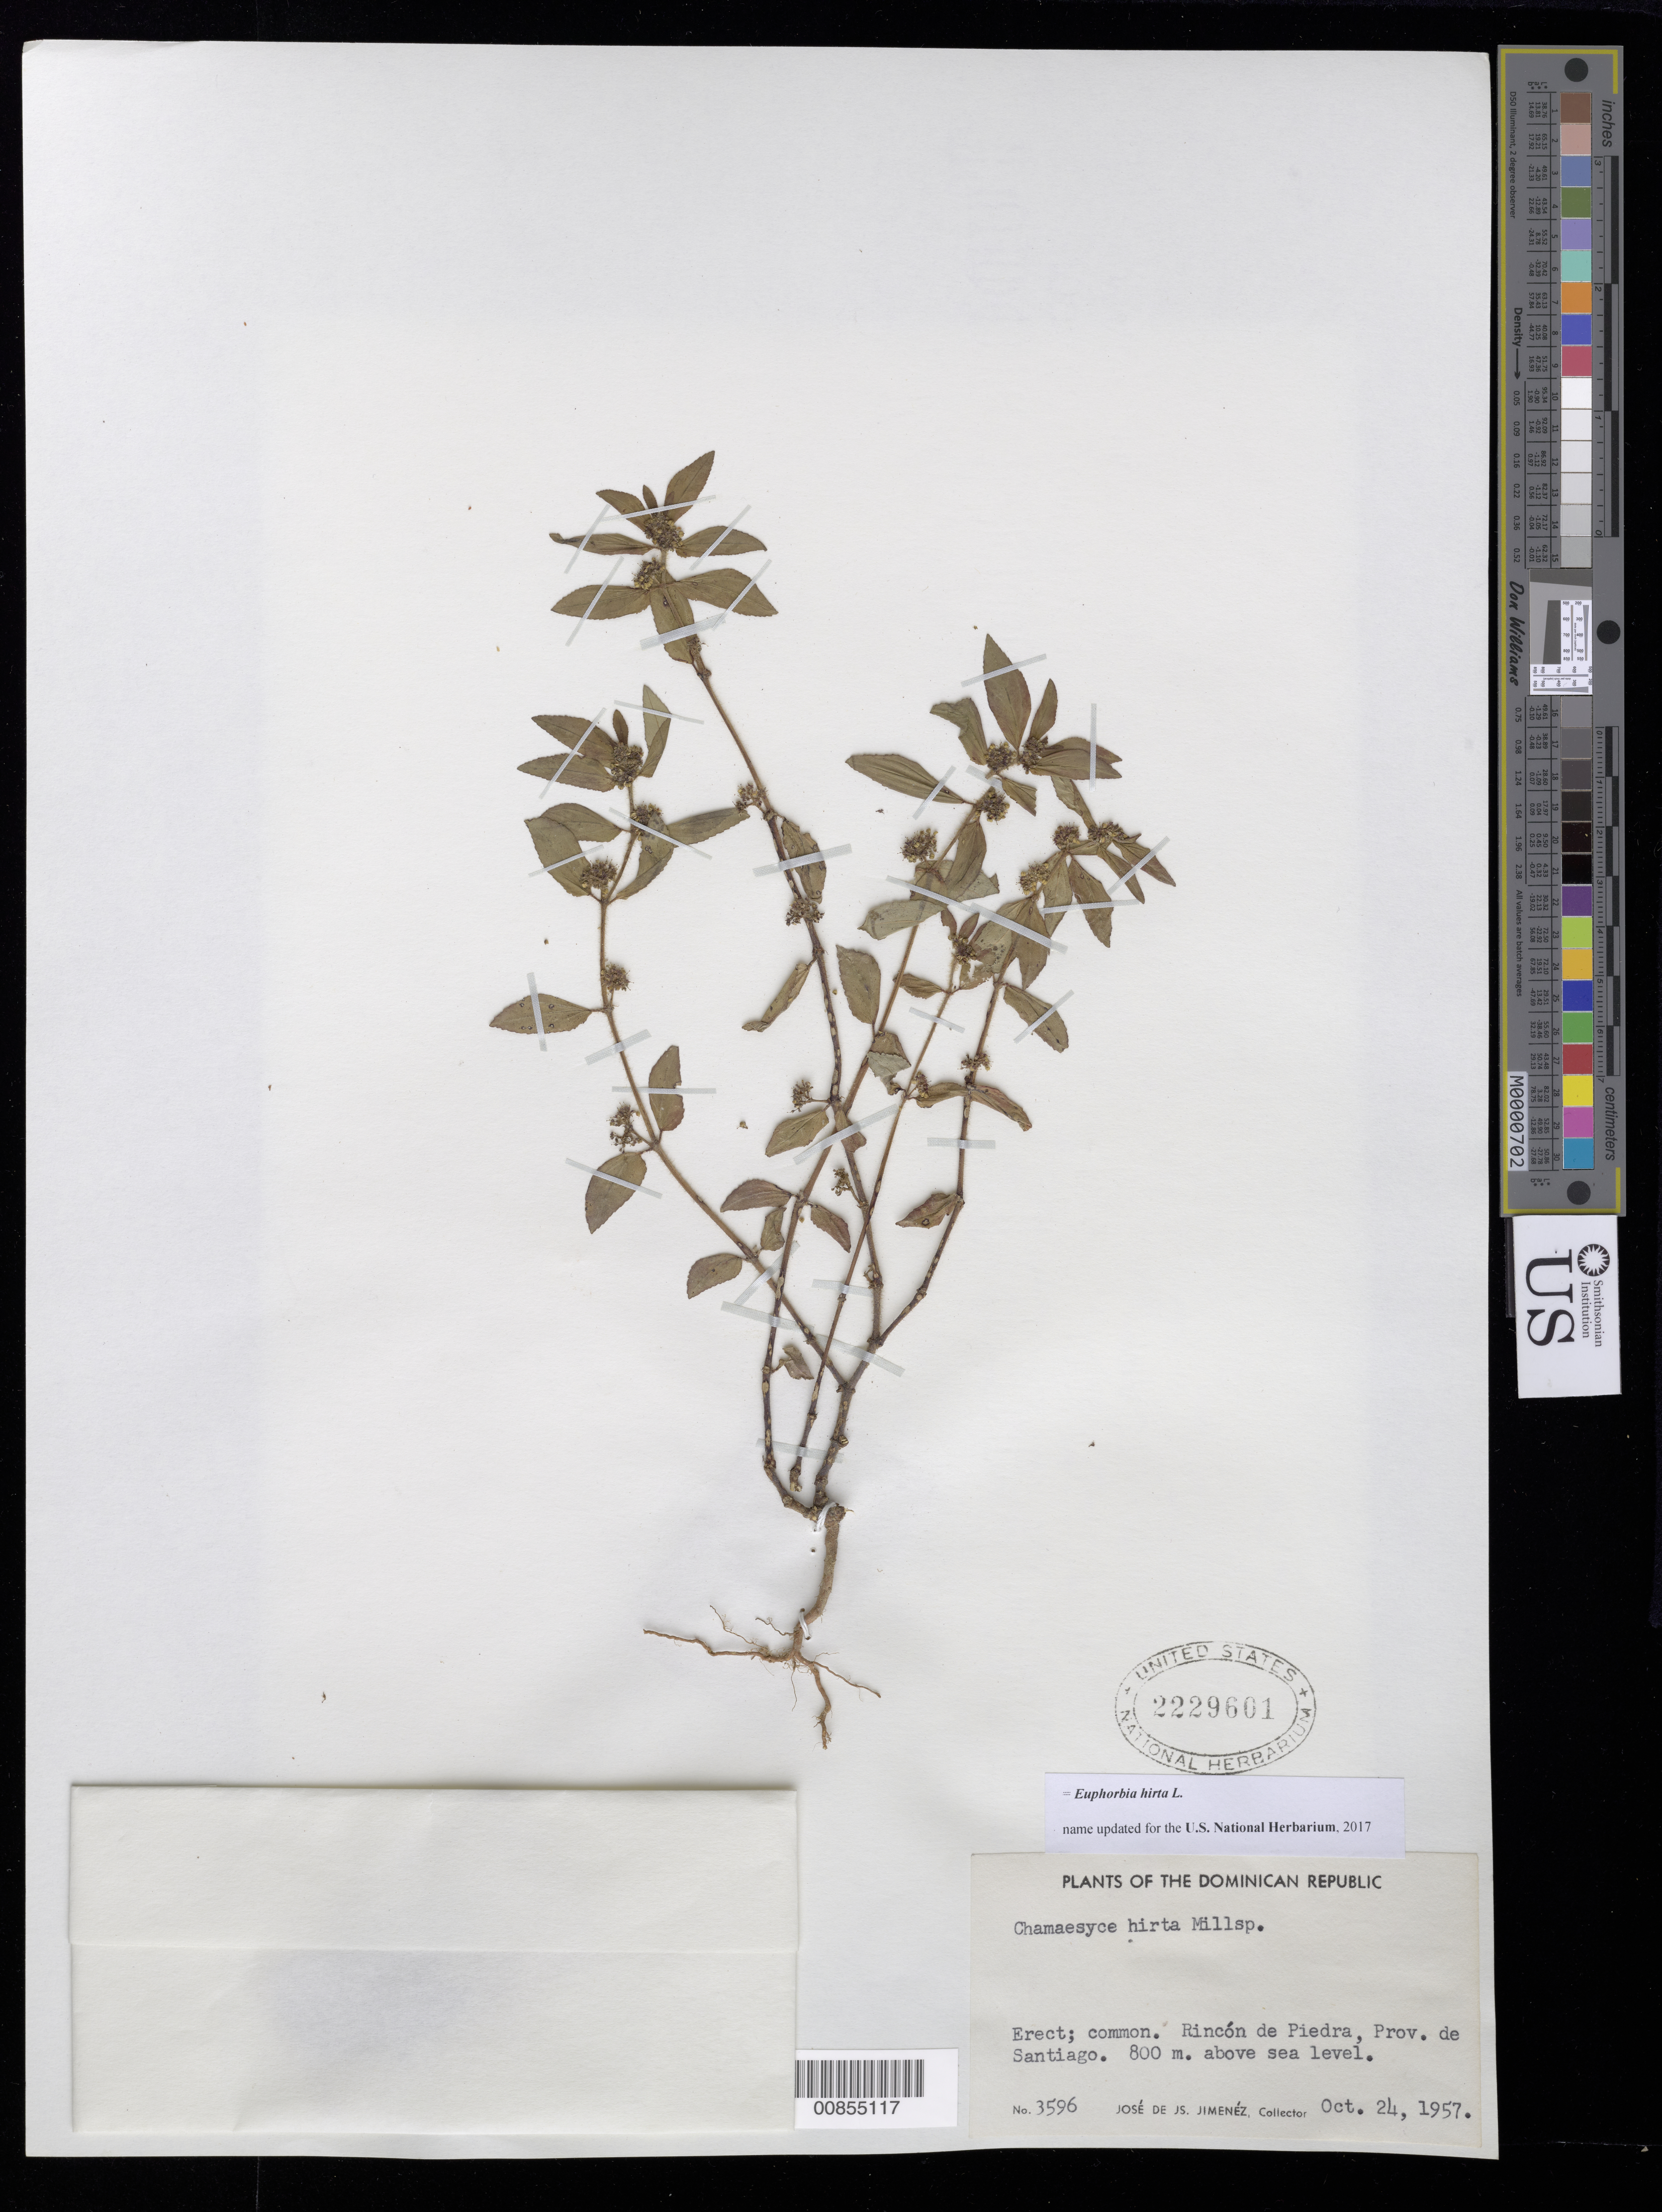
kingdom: Plantae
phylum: Tracheophyta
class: Magnoliopsida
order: Malpighiales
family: Euphorbiaceae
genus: Euphorbia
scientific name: Euphorbia hirta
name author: L.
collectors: J. J. Jiménez Almonte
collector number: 3596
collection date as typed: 24 Oct 1957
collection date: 1957-10-24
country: Dominican Republic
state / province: Santiago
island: Hispaniola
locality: Rincón de Piedra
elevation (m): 800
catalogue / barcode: US 2229601